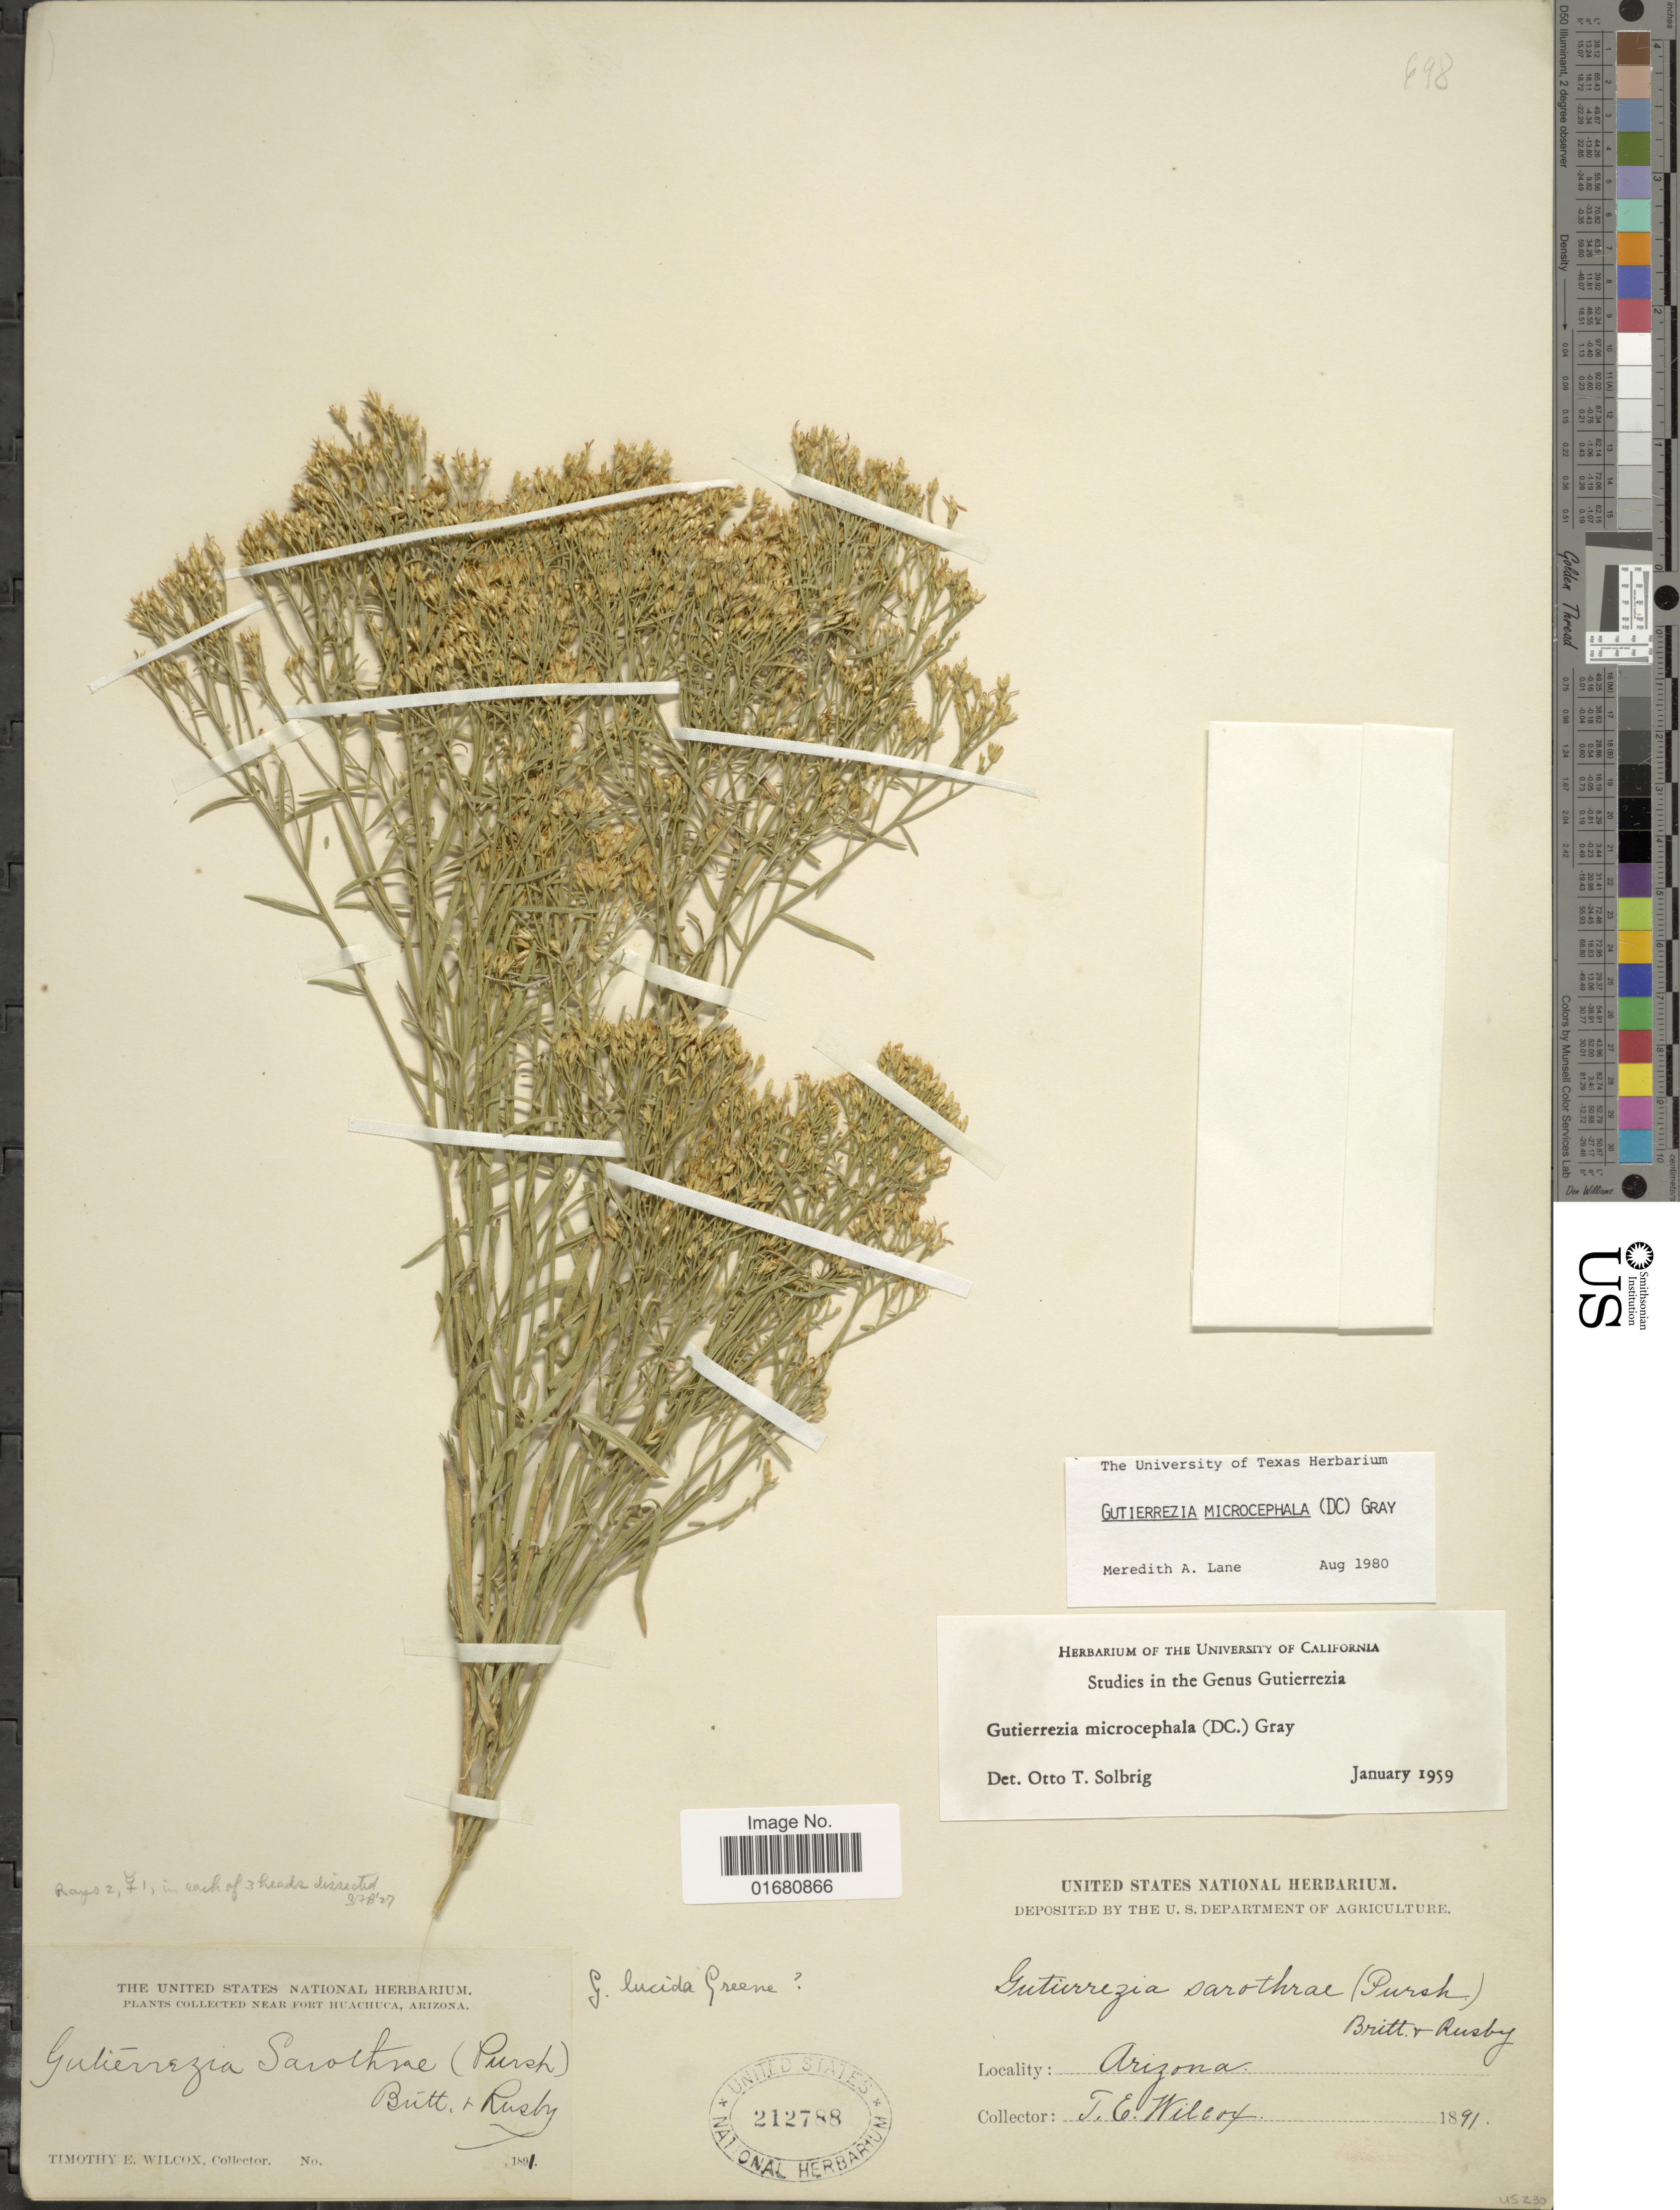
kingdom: Plantae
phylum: Tracheophyta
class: Magnoliopsida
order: Asterales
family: Asteraceae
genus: Gutierrezia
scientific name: Gutierrezia microcephala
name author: (DC.) A. Gray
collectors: T. E. Wilcox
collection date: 1891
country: United States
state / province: Arizona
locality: Near Fort Huahuca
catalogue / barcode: US 212788